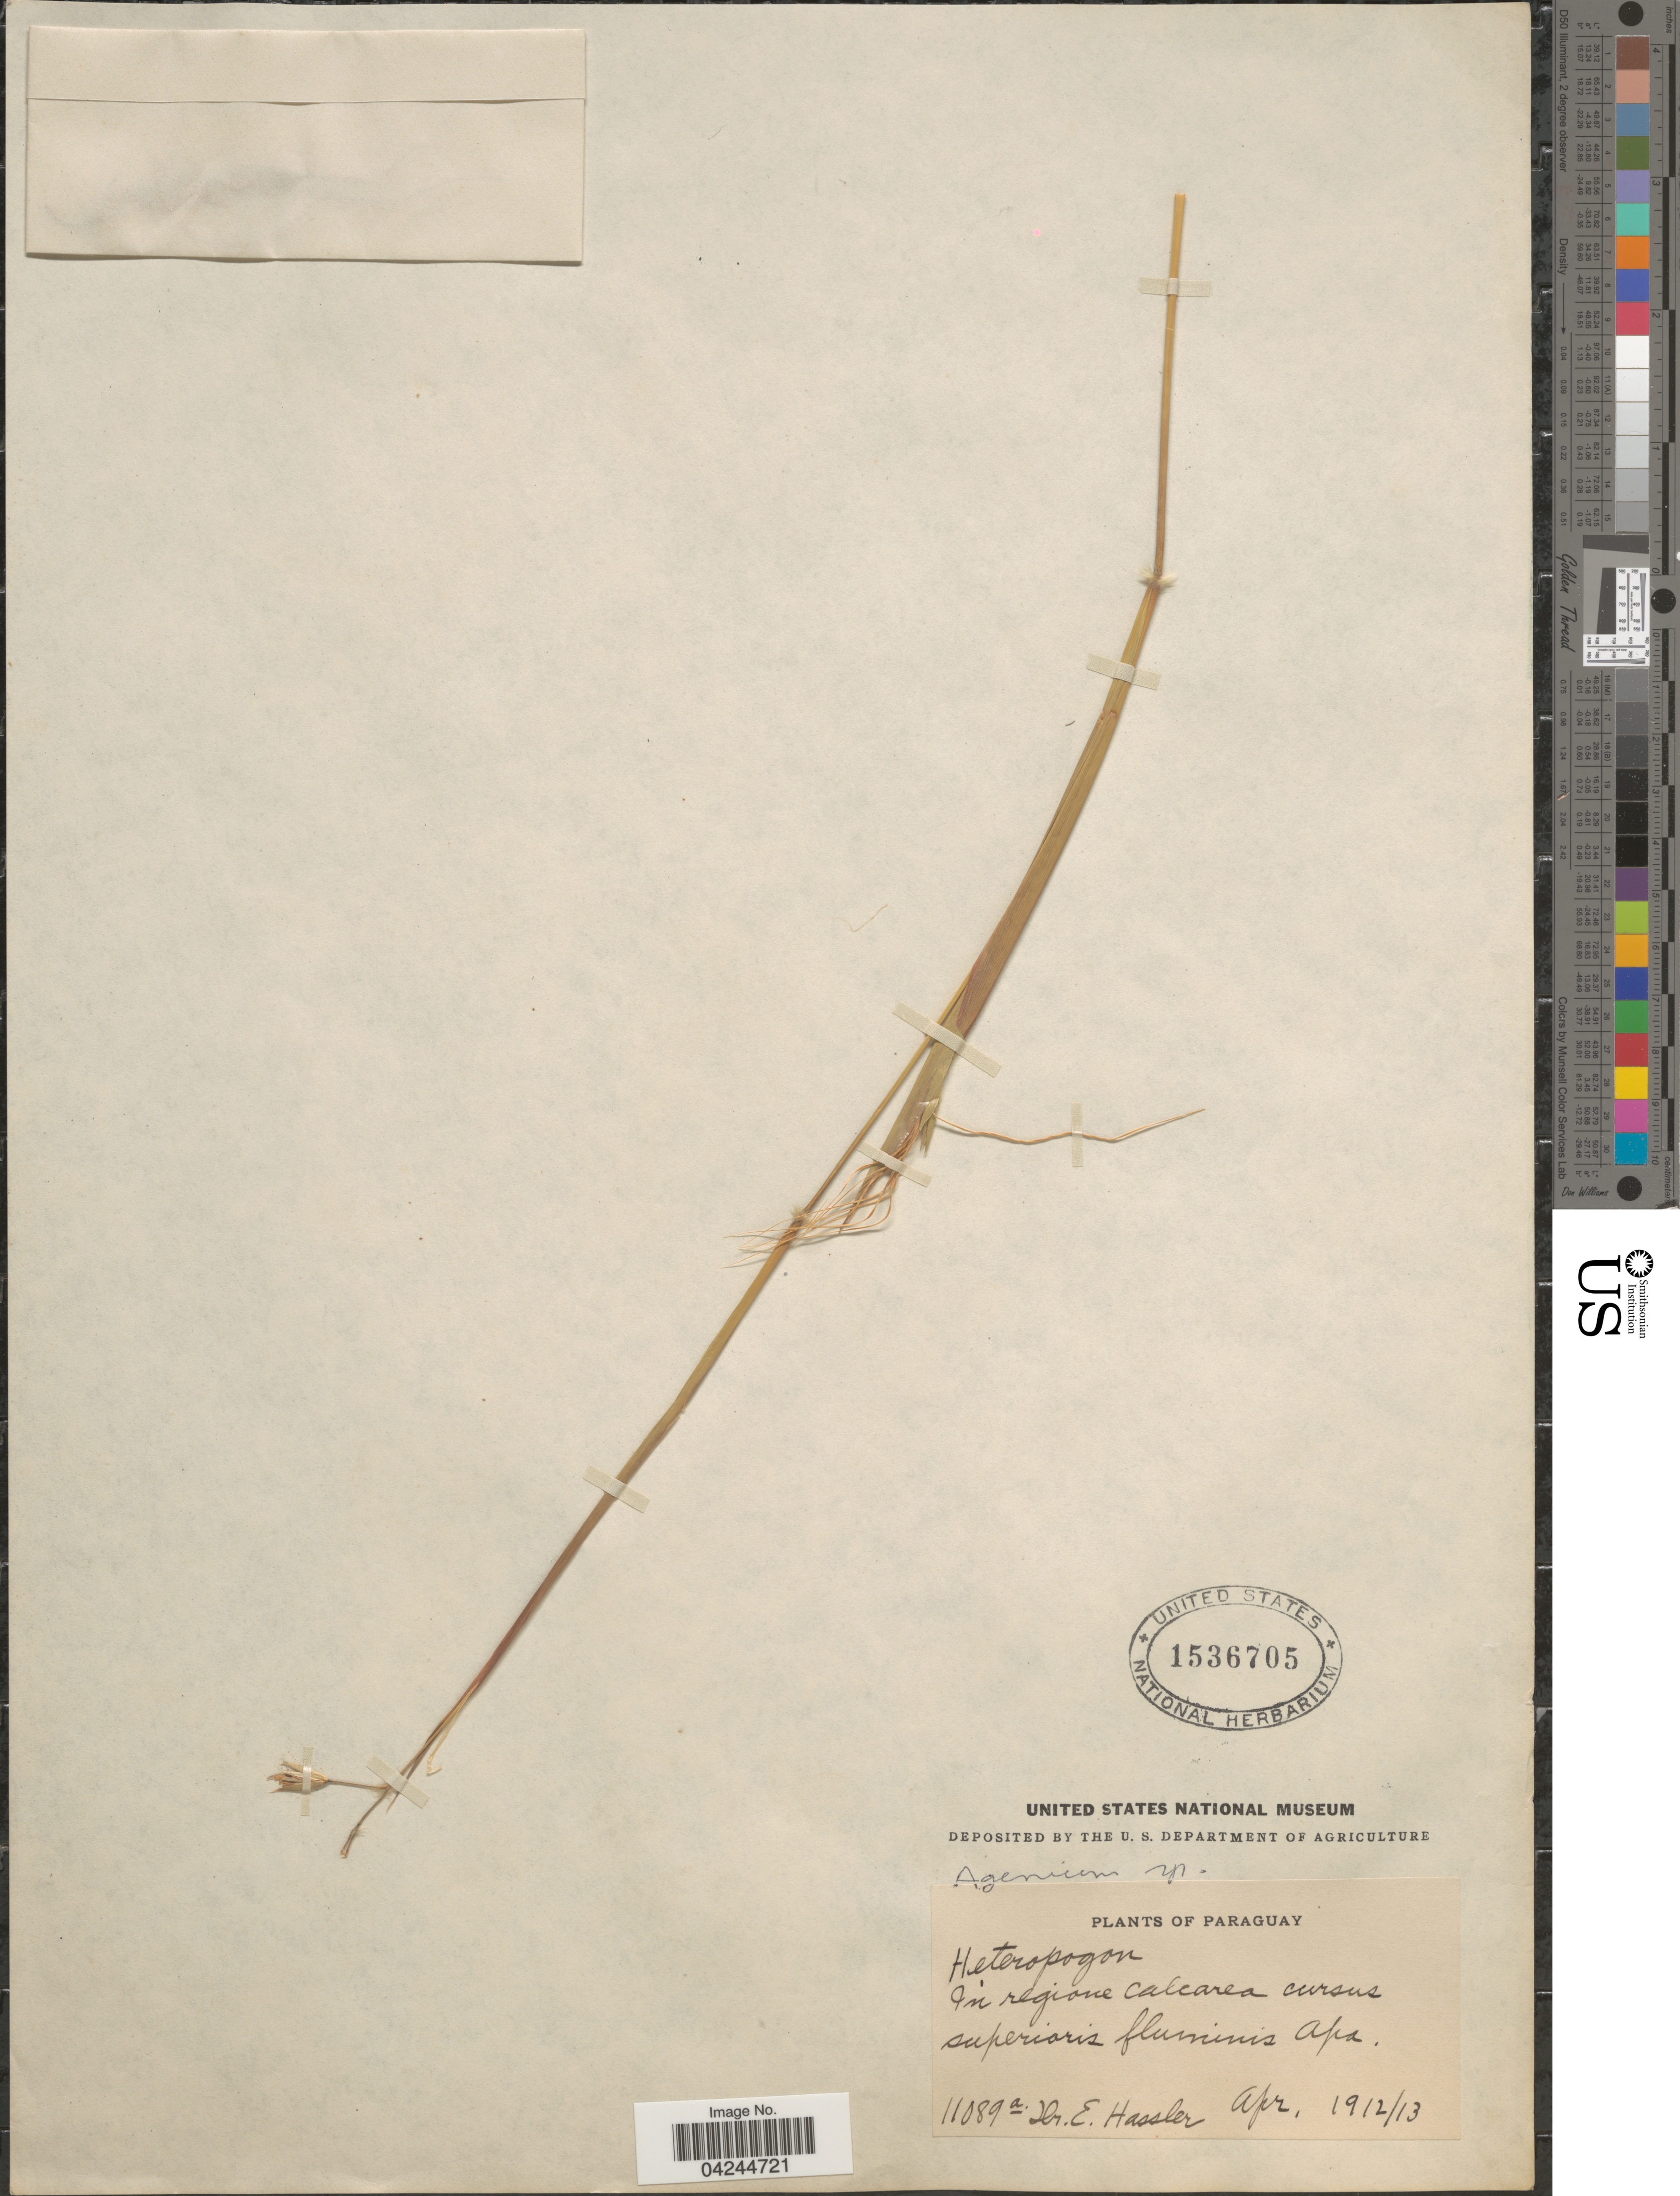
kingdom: Plantae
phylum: Tracheophyta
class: Liliopsida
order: Poales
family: Poaceae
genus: Agenium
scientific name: Agenium sp.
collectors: E. Hassler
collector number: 11089a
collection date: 1912-04/1913-04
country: Paraguay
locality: In regione calcarea cursus superioris fluminis Apa.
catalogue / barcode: US 1536705